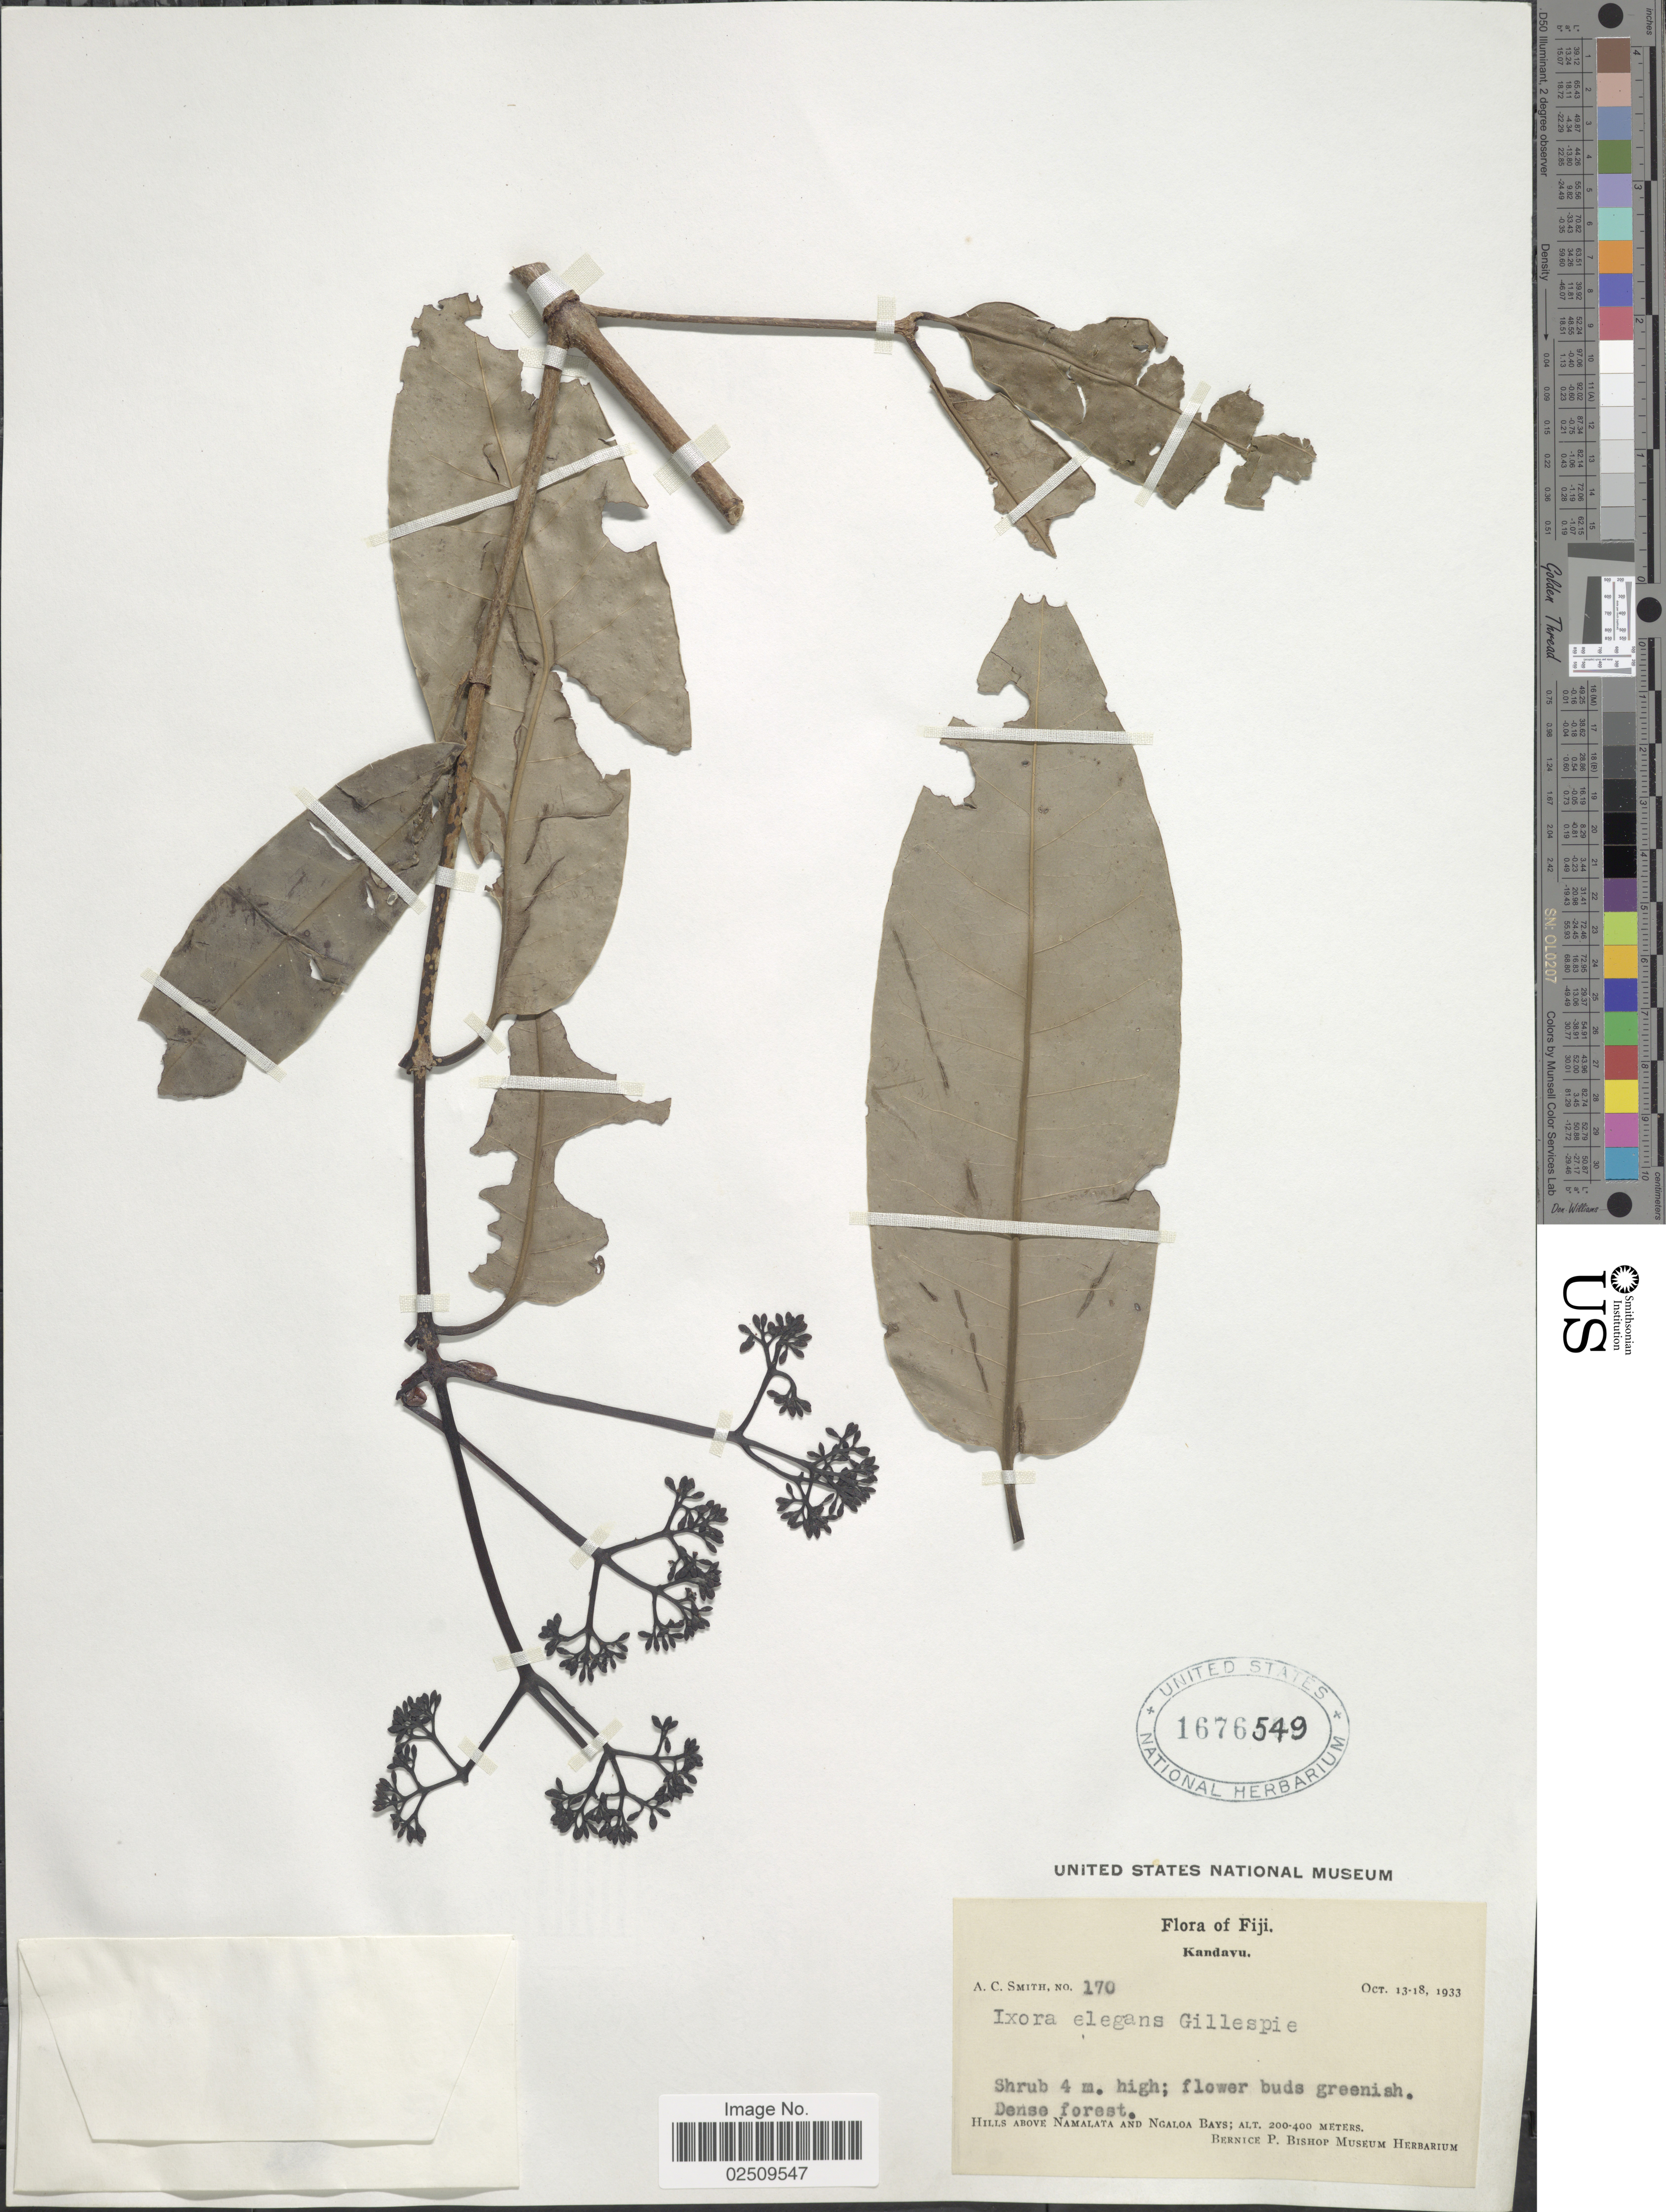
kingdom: Plantae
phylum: Tracheophyta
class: Magnoliopsida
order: Gentianales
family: Rubiaceae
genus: Ixora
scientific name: Ixora elegans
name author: Gillespie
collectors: A. C. Smith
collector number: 170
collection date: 1933-10-13/1933-10-18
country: Fiji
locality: Kandavu, Dense forest, Hills above Namalata and Ngaloa Bays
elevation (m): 200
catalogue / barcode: US 1676549